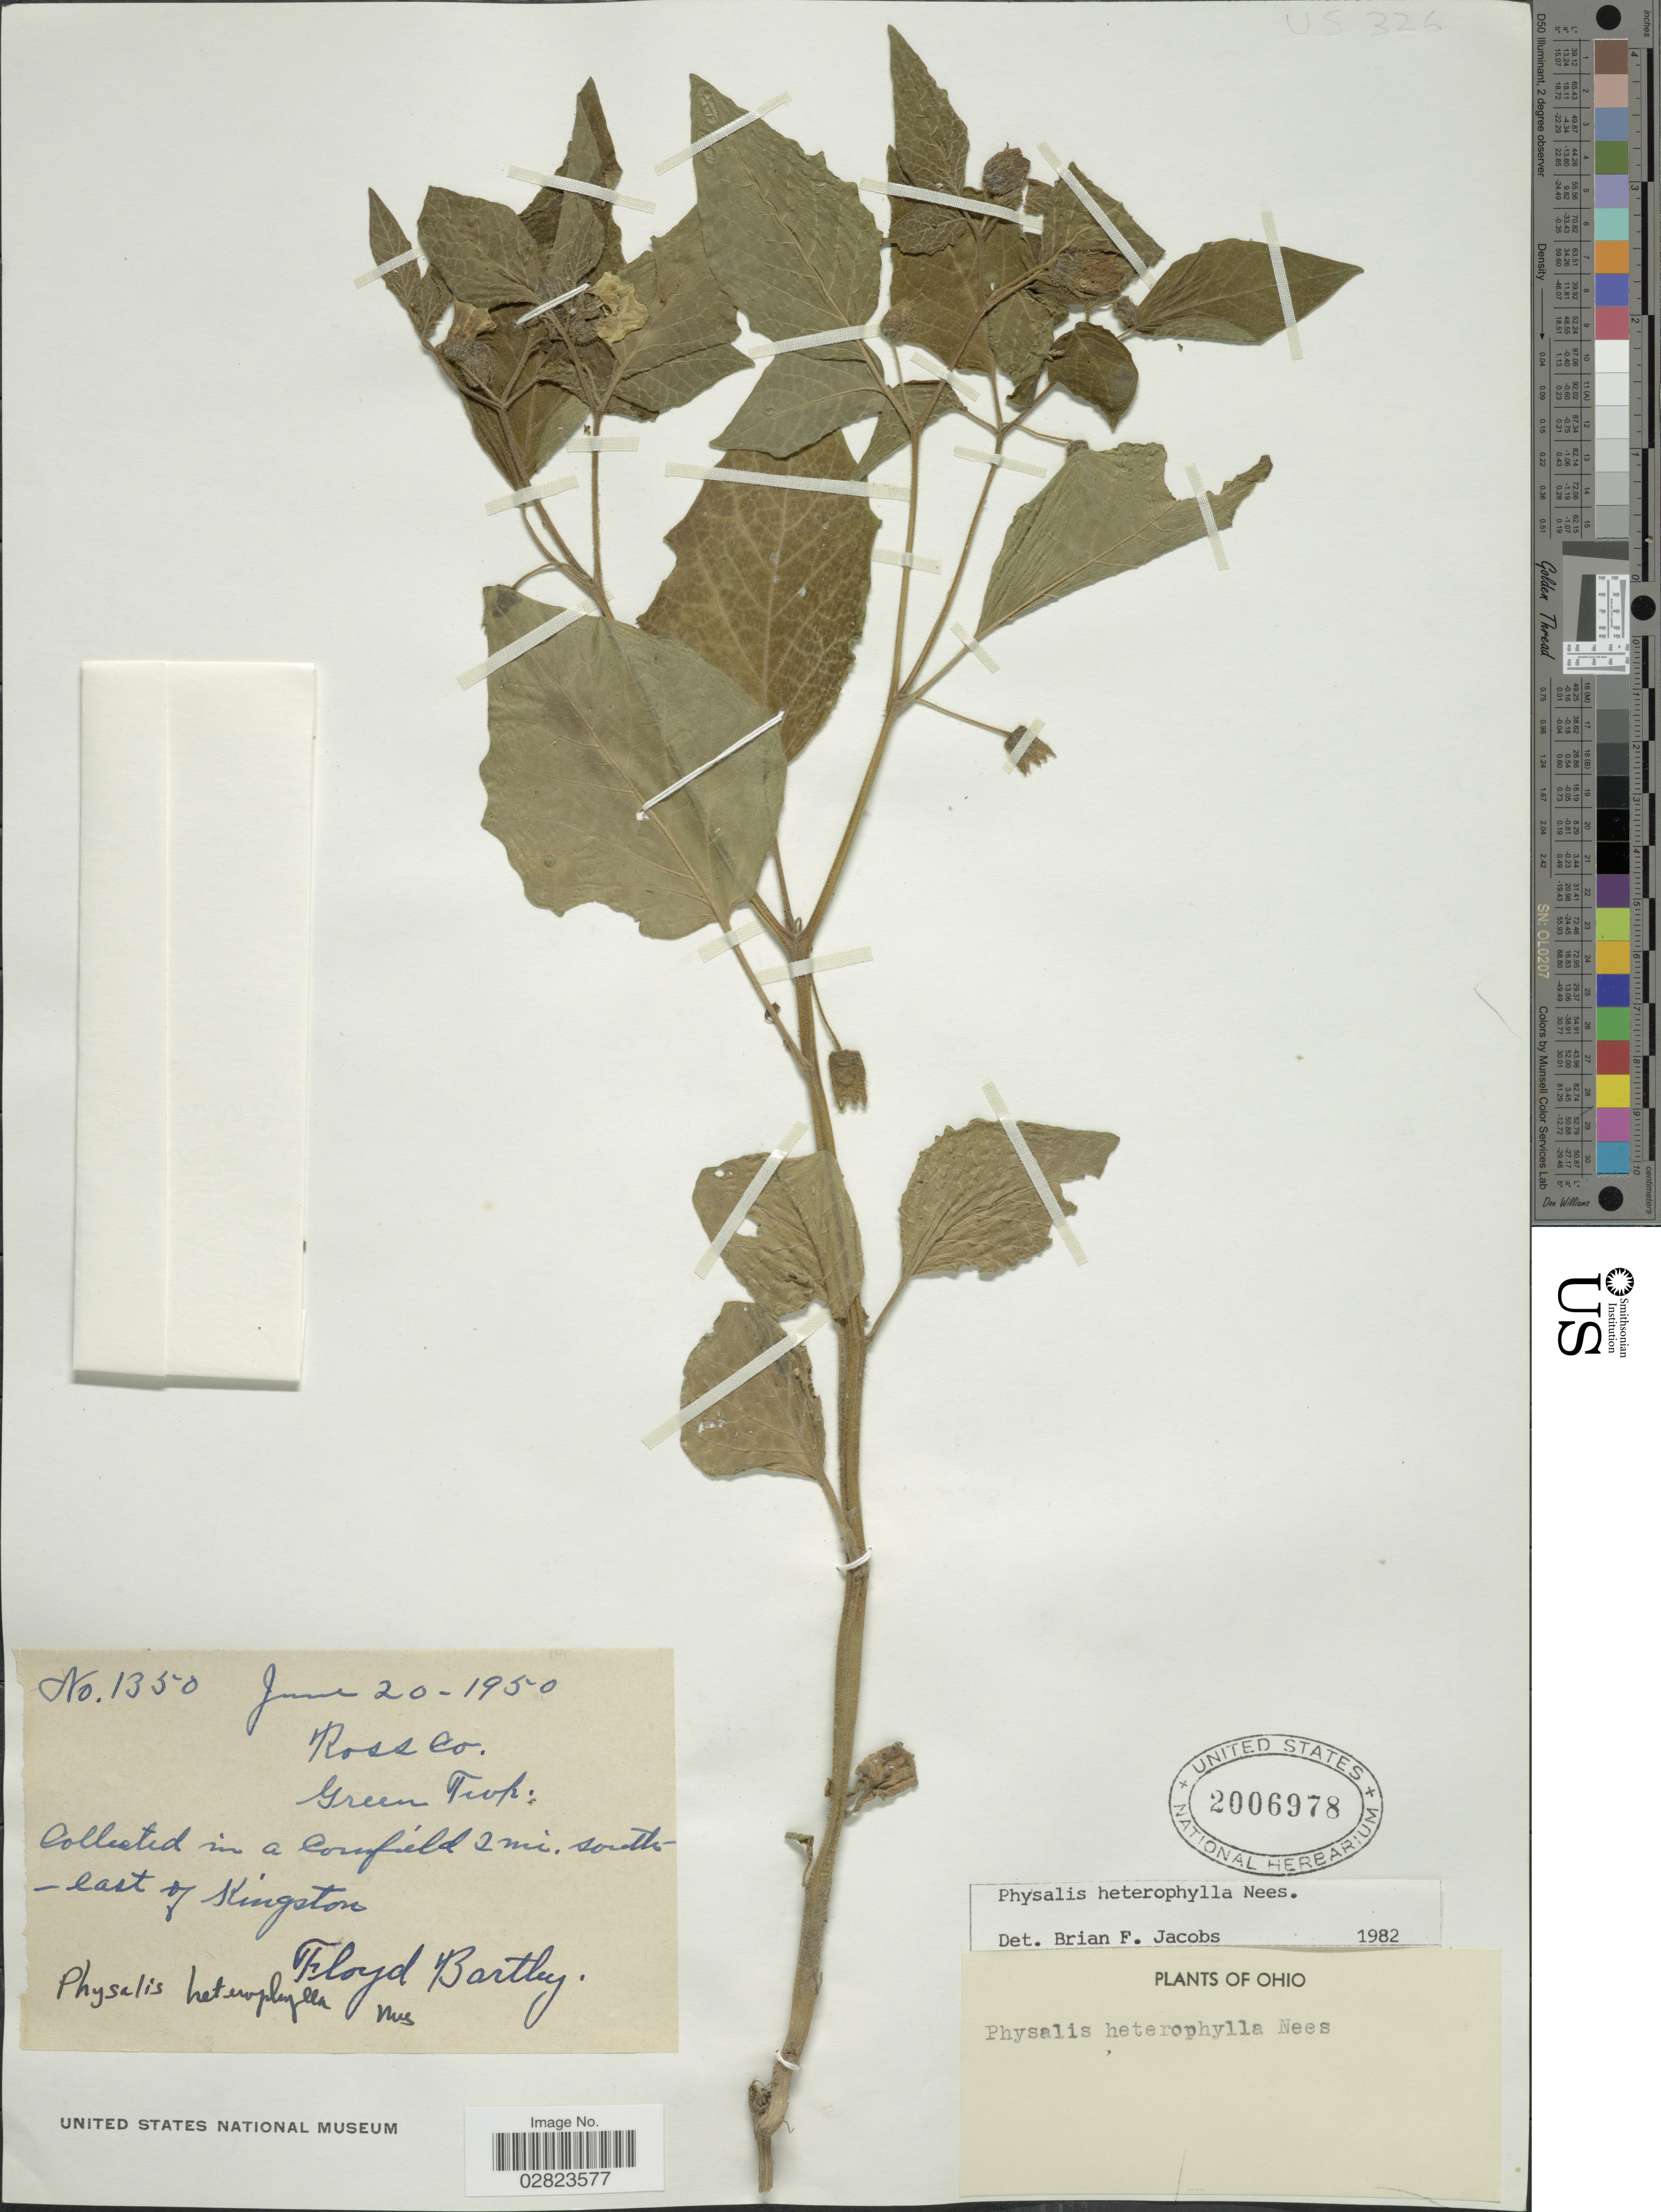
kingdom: Plantae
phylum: Tracheophyta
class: Magnoliopsida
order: Solanales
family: Solanaceae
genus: Physalis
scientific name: Physalis heterophylla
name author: Nees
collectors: F. Bartley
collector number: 1350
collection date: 1950-06-20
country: United States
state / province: Ohio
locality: Ross Co., Green Twp. Collected in a cornfield 2 mi. southeast of Kingston.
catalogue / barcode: US 2006978